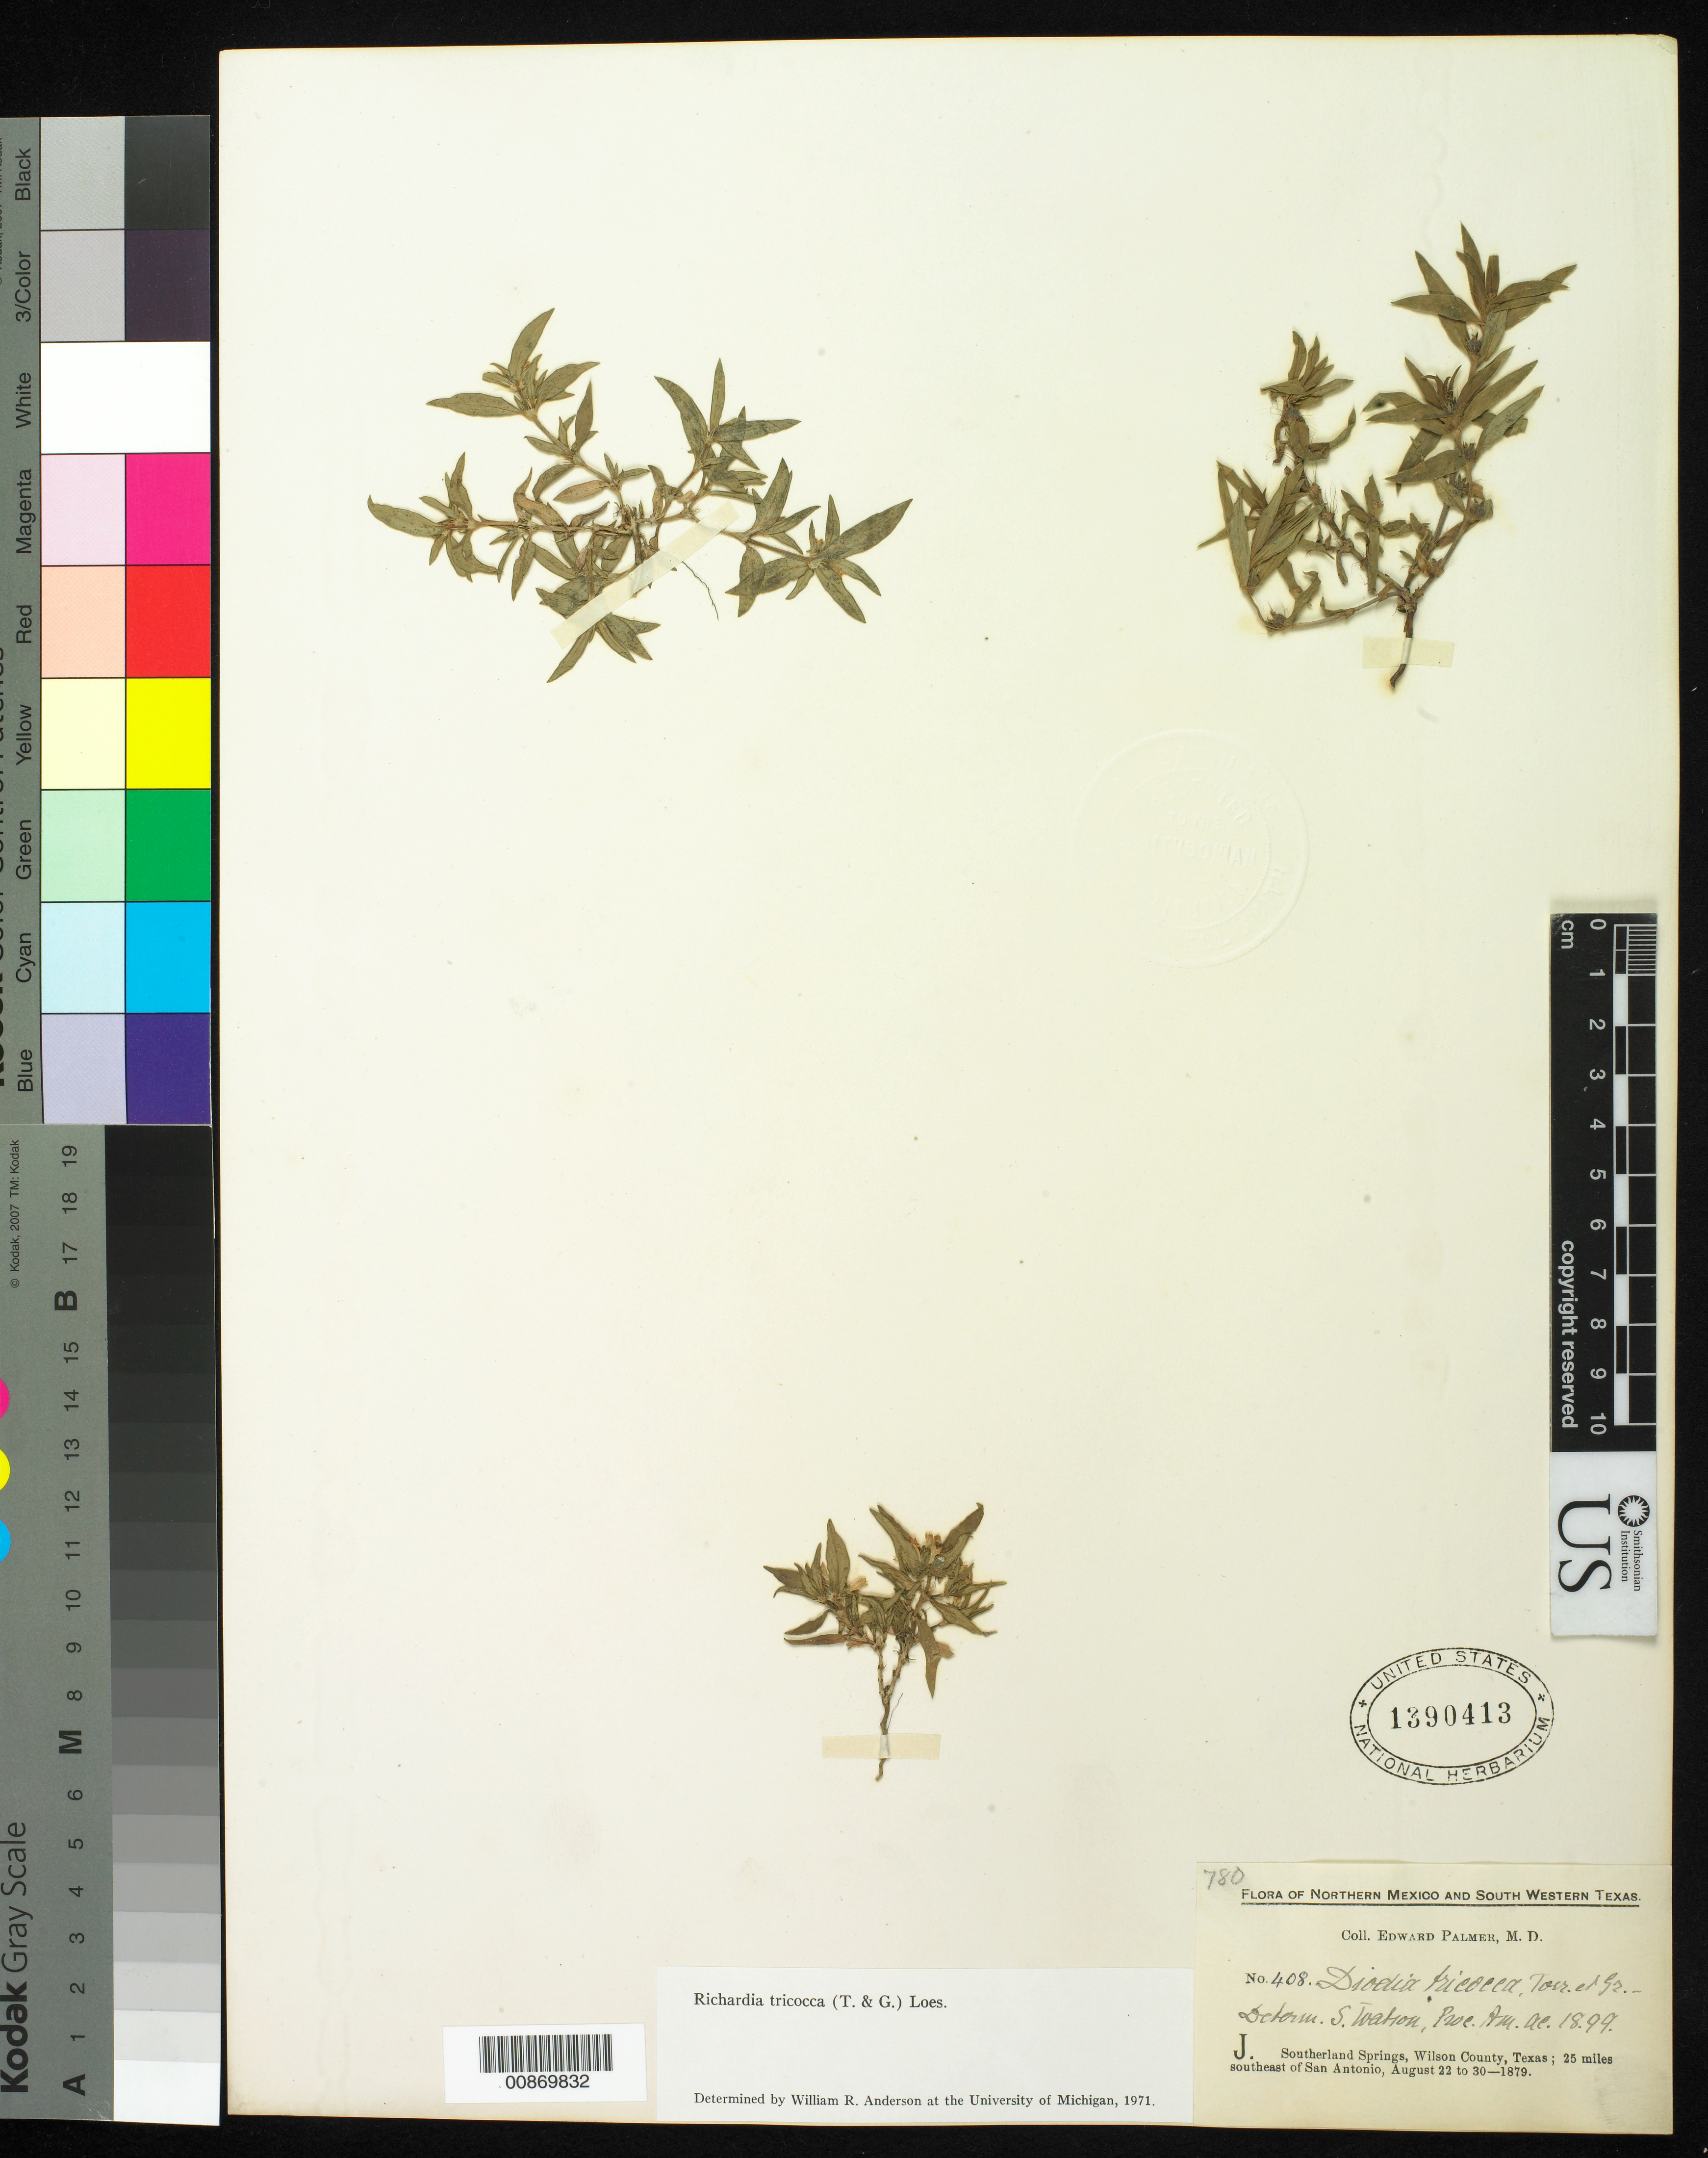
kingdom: Plantae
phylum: Tracheophyta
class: Magnoliopsida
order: Gentianales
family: Rubiaceae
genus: Richardia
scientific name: Richardia tricocca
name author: (Torr.) Standl.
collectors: E. Palmer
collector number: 408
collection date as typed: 22 Aug 1879 to 30 Aug 1879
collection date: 1879-08-22/1879-08-30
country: United States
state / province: Texas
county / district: Wilson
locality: J. Southerland Springs, Wilson County, Texas; 25 miles southeast of San Antonio.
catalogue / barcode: US 1390413